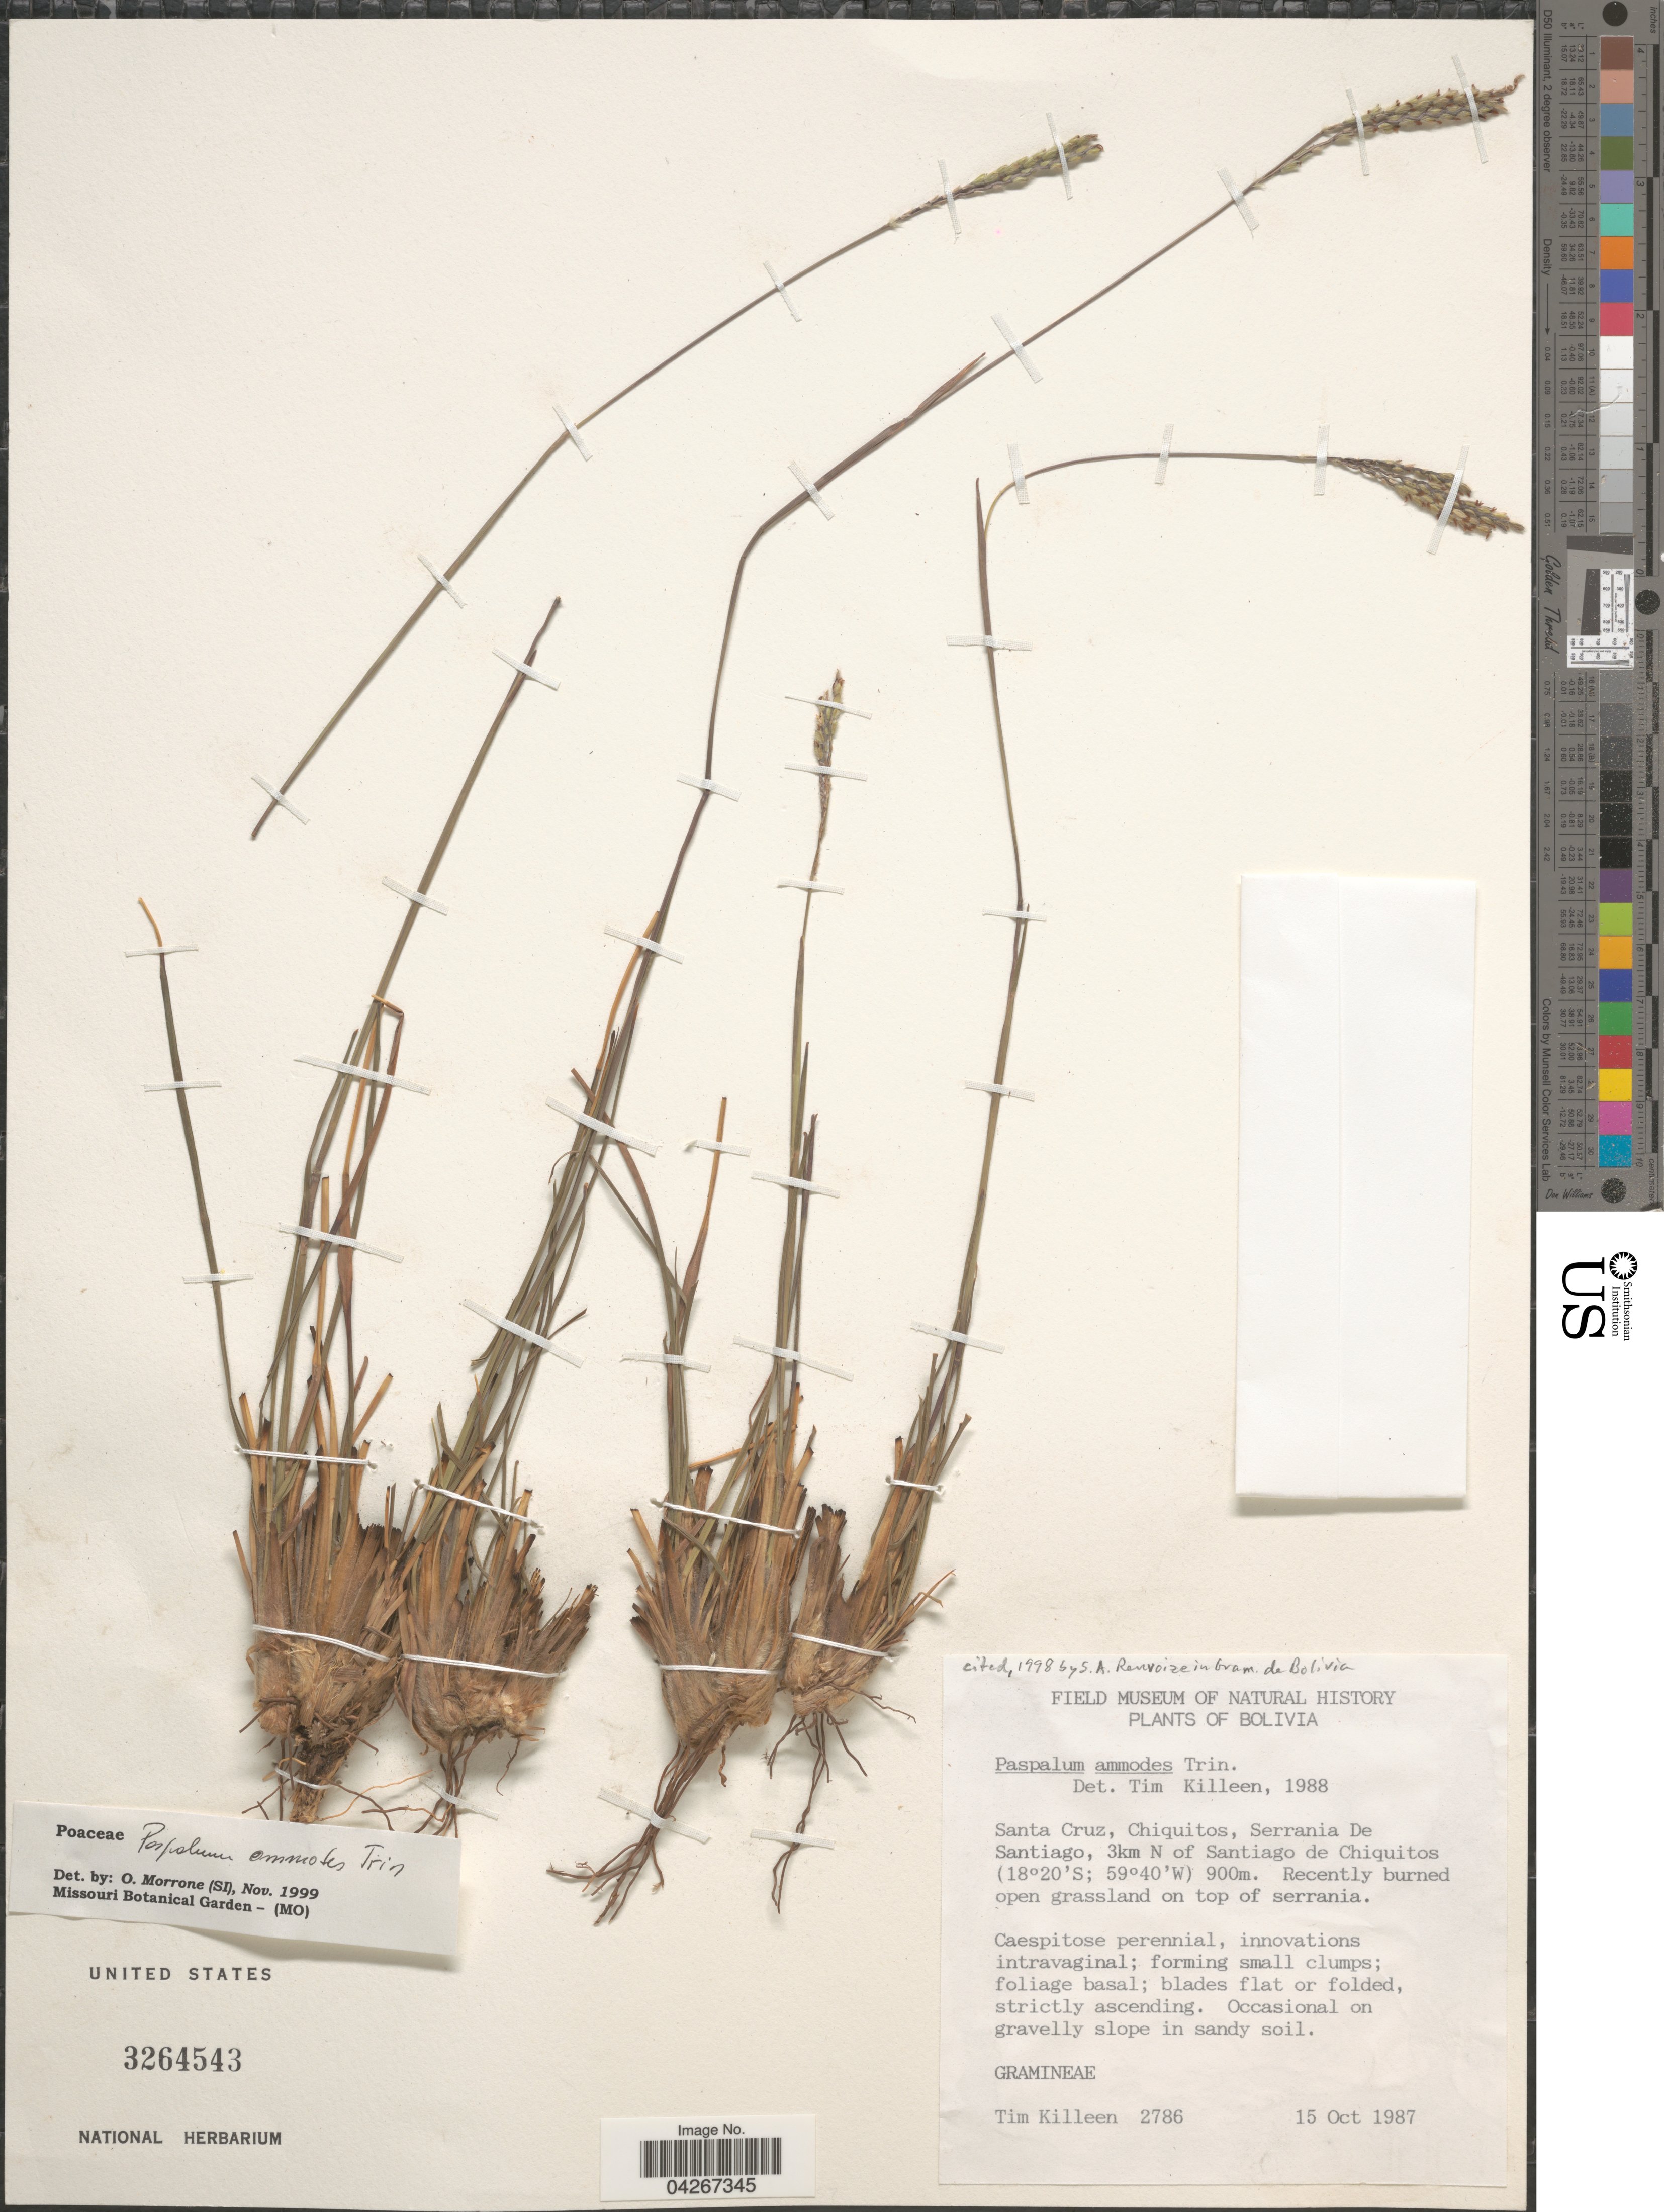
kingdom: Plantae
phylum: Tracheophyta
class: Liliopsida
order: Poales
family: Poaceae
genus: Paspalum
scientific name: Paspalum ammodes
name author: Trin.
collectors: T. J. Killeen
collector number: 2786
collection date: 1987-10-15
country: Bolivia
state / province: Santa Cruz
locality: Chiquitos, Serrania De Santiago, 3km N of Santiago de Chiquitos.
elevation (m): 900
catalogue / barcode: US 3264543